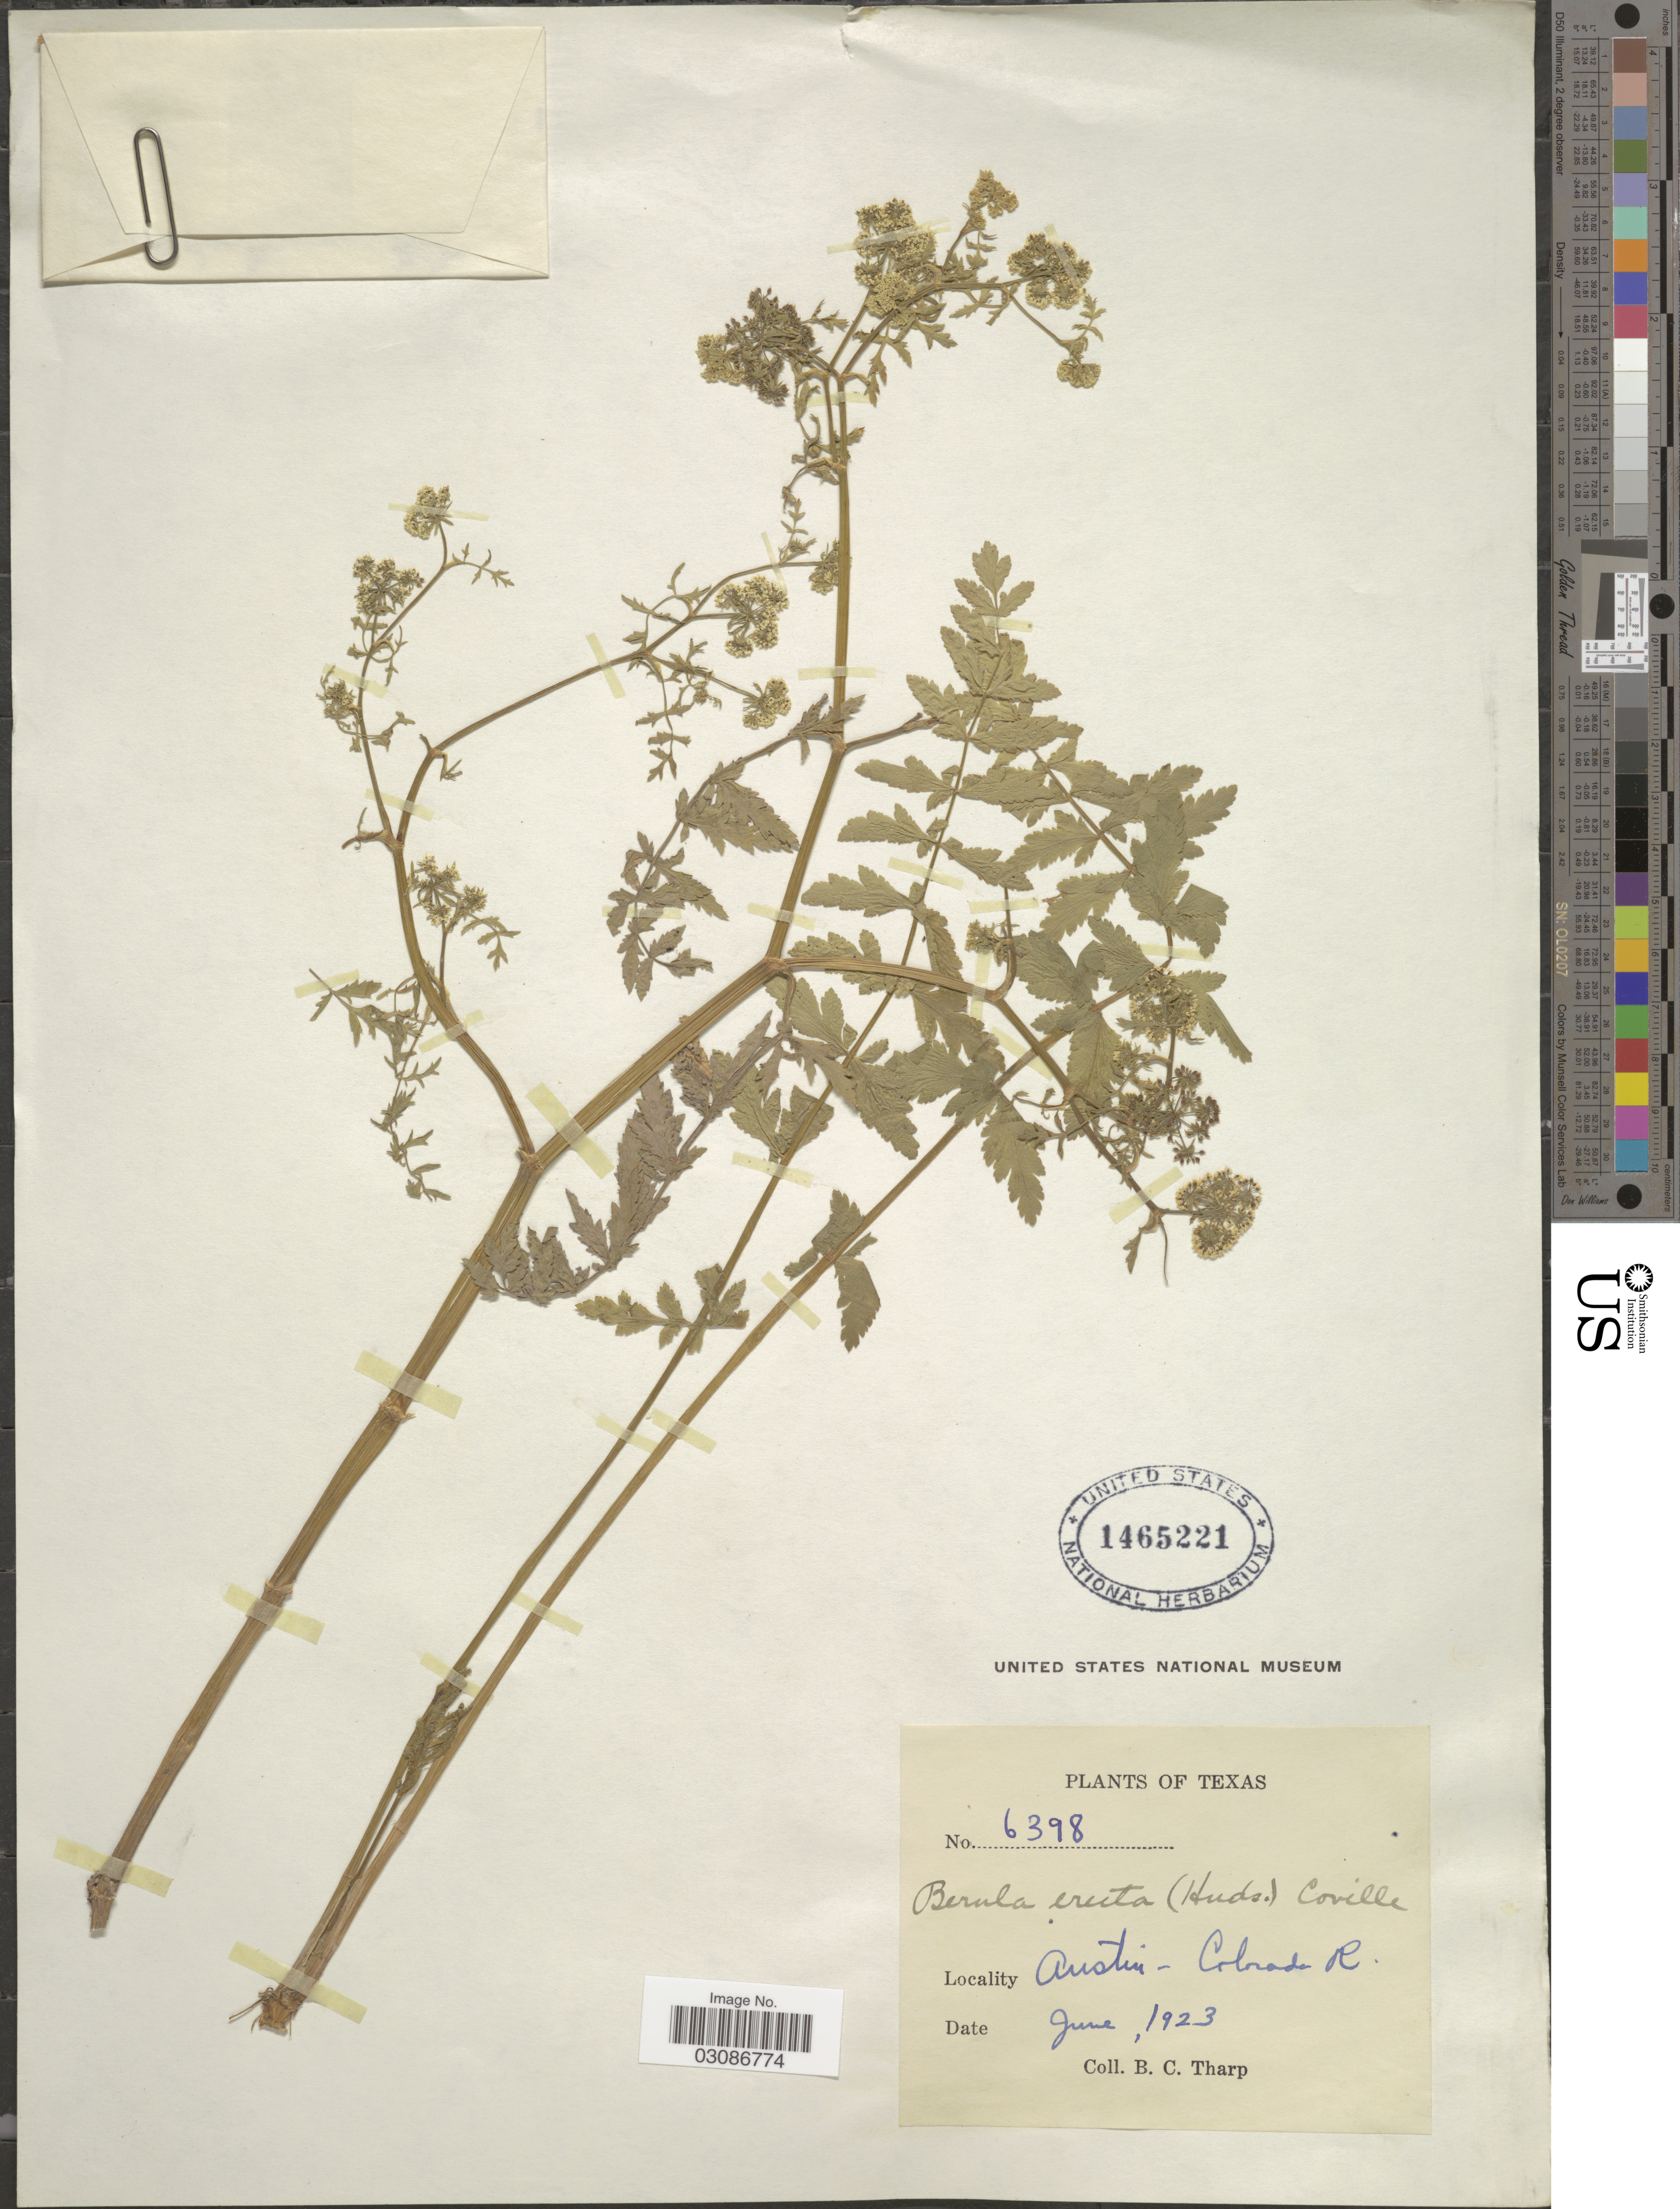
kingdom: Plantae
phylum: Tracheophyta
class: Magnoliopsida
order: Apiales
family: Apiaceae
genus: Berula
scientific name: Berula erecta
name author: (Huds.) Coville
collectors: B. C. Tharp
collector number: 6398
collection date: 1923-06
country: United States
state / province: Texas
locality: Austin-Colorado R.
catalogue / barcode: US 1465221